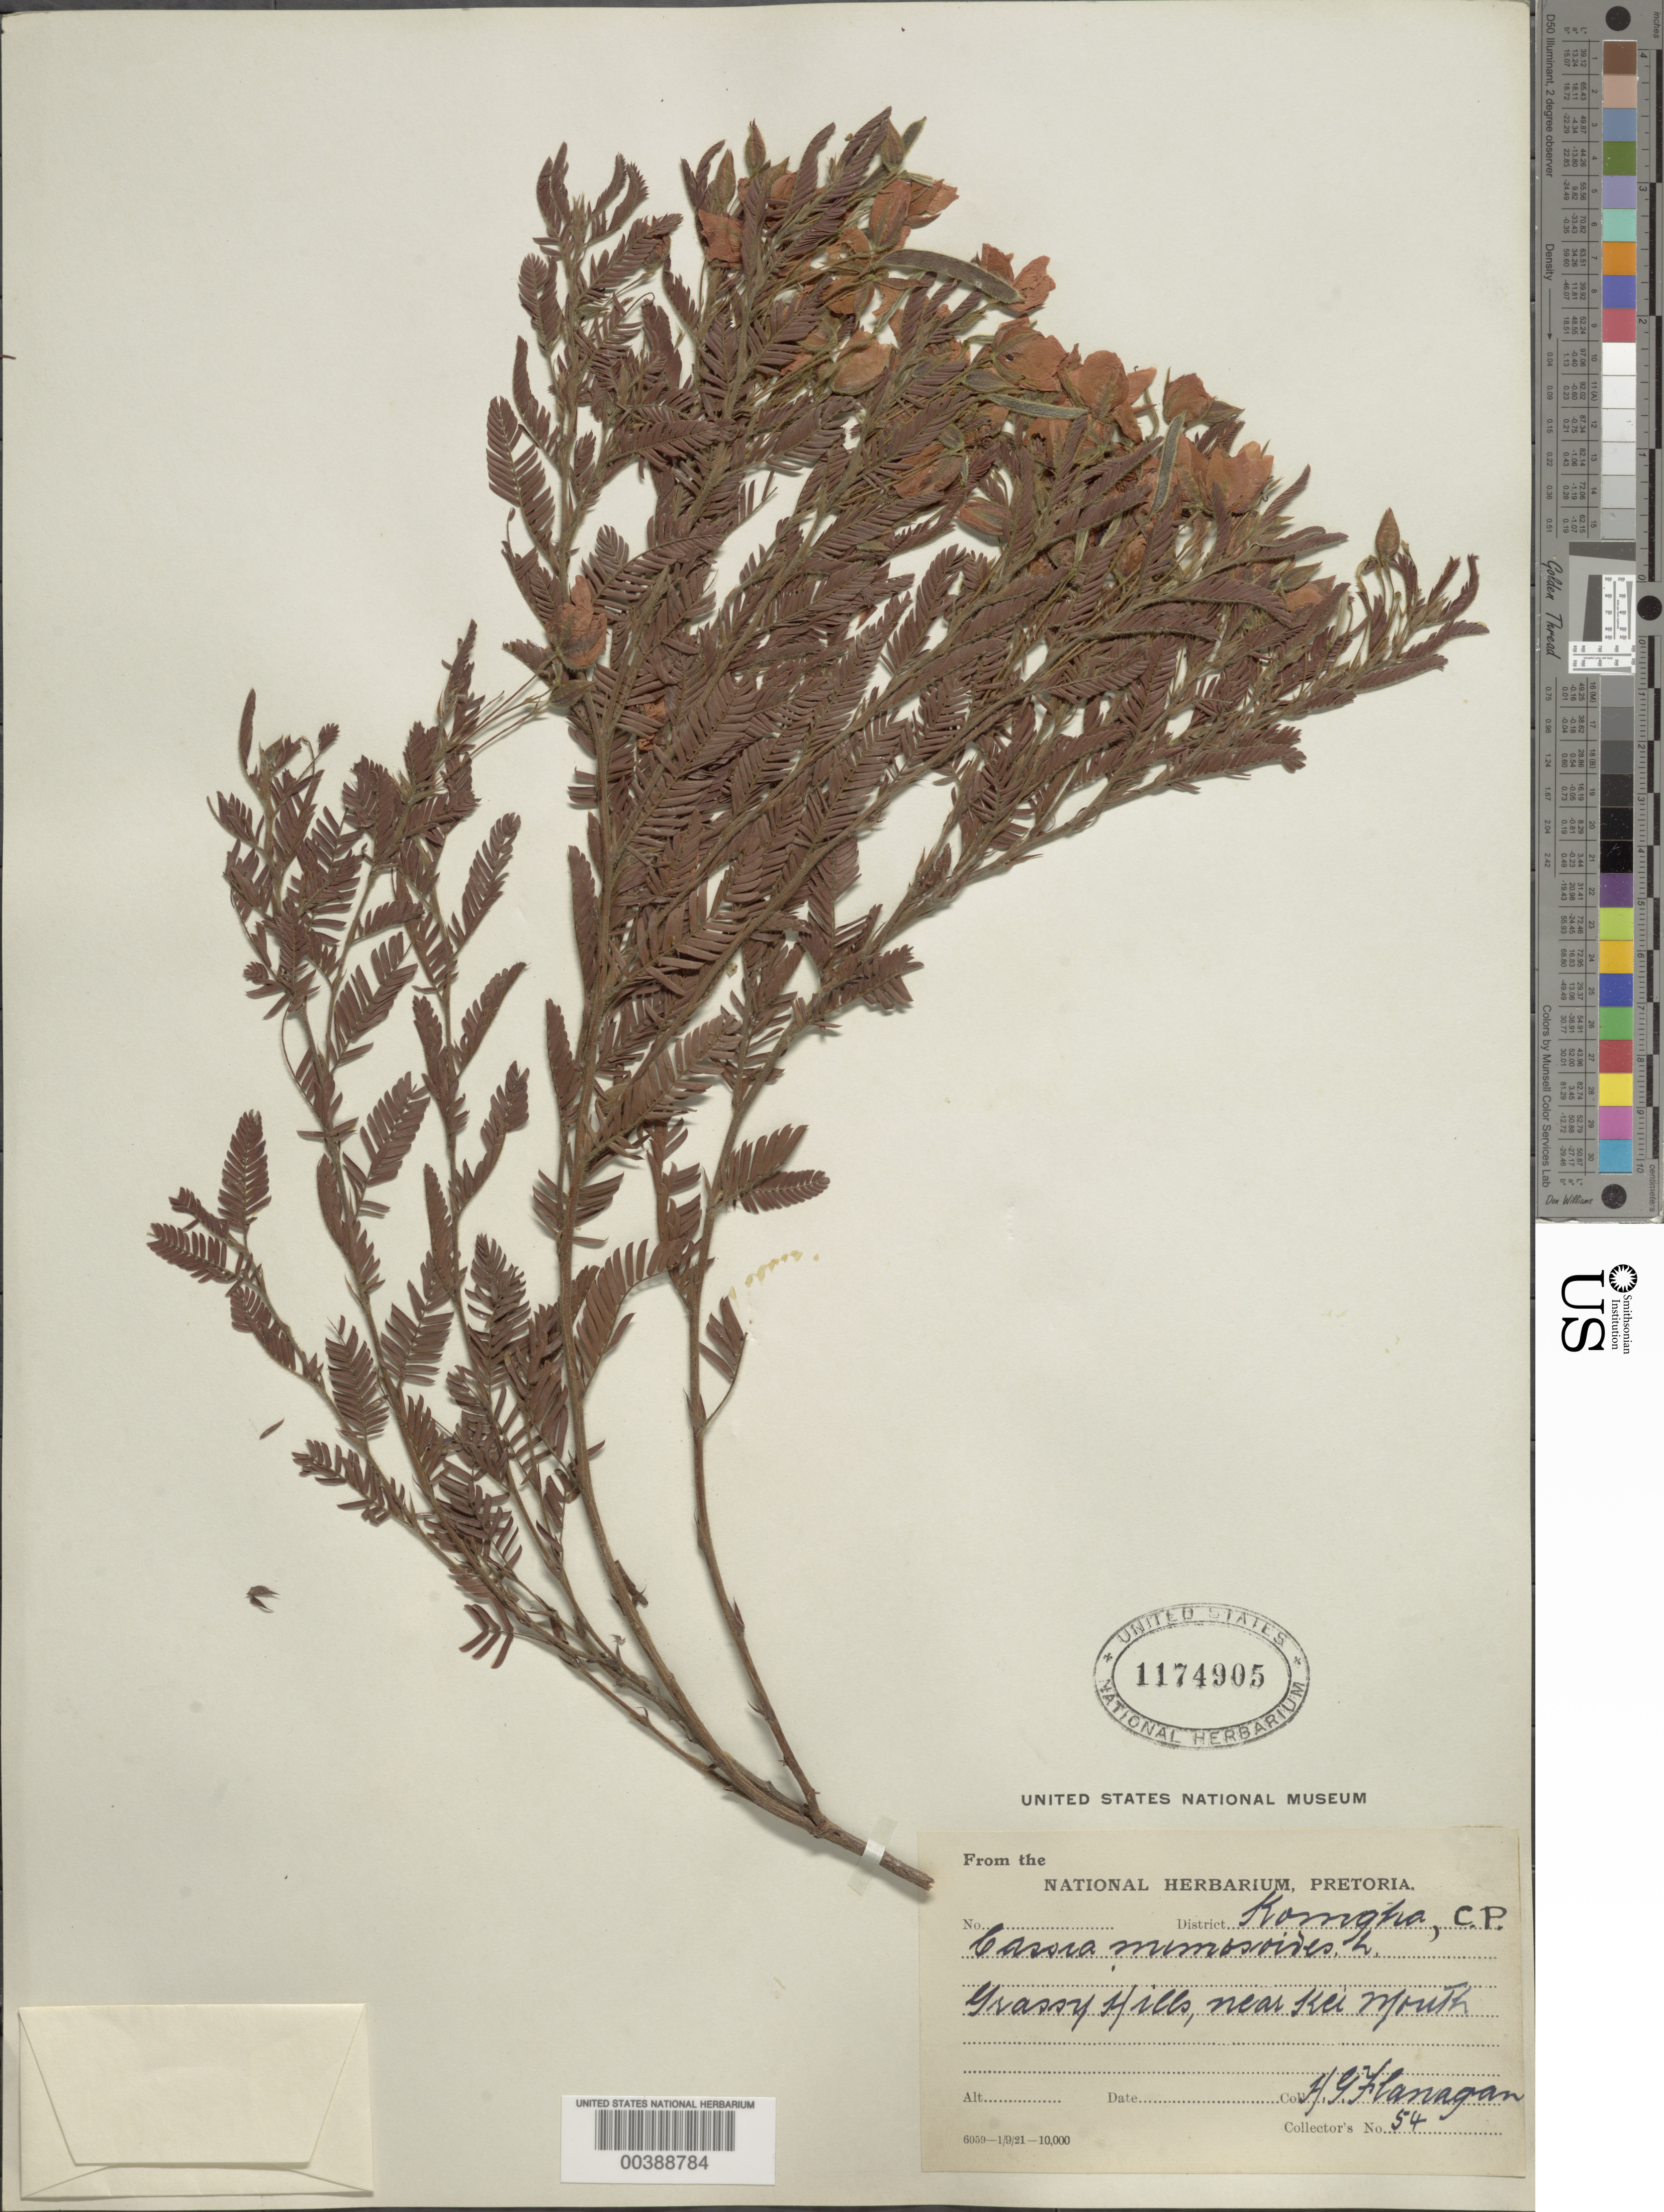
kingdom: Plantae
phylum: Tracheophyta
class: Magnoliopsida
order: Fabales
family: Fabaceae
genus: Chamaecrista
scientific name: Chamaecrista mimosoides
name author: (L.) Greene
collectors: H. Flanagan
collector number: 54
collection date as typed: Mar 1890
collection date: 1890-03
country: South Africa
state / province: Eastern Cape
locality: Near kei mouth. Komgha Dist.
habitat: Grassy hills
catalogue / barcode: US 1174905